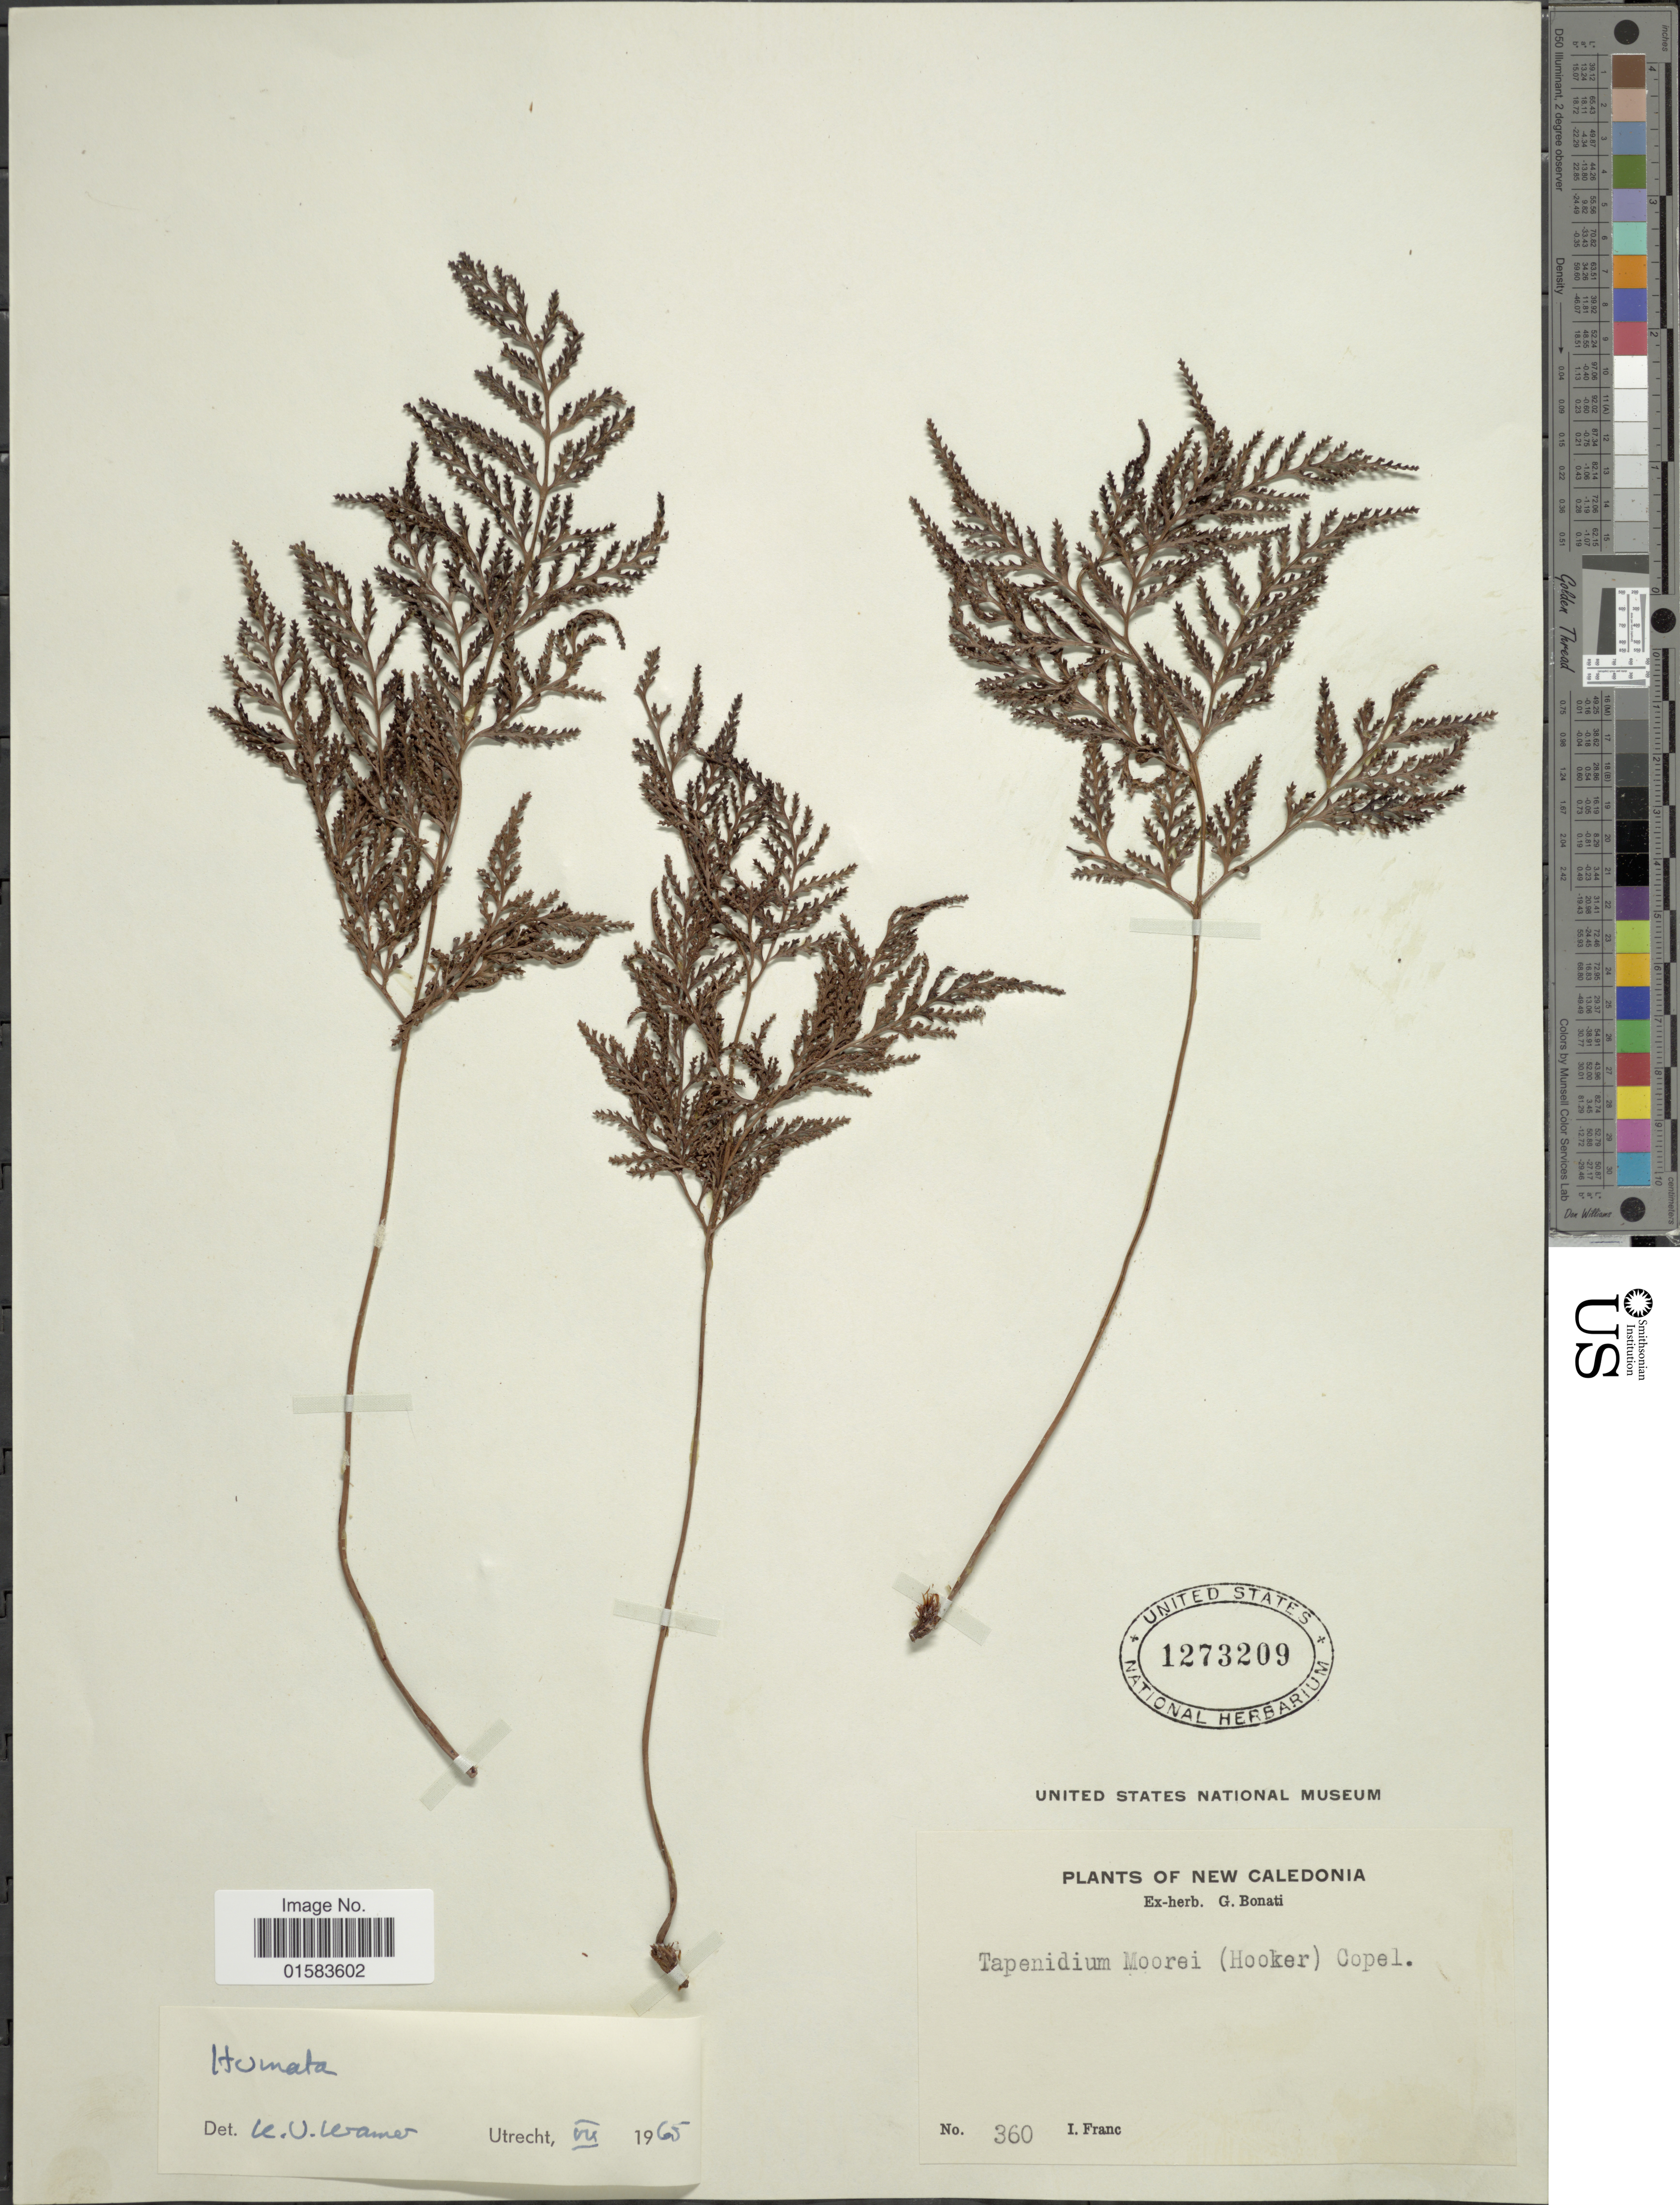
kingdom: Plantae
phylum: Tracheophyta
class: Polypodiopsida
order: Polypodiales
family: Davalliaceae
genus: Davallia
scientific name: Davallia repens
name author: (L. f.) Kuhn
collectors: I. Franc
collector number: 360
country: New Caledonia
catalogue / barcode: US 1273209